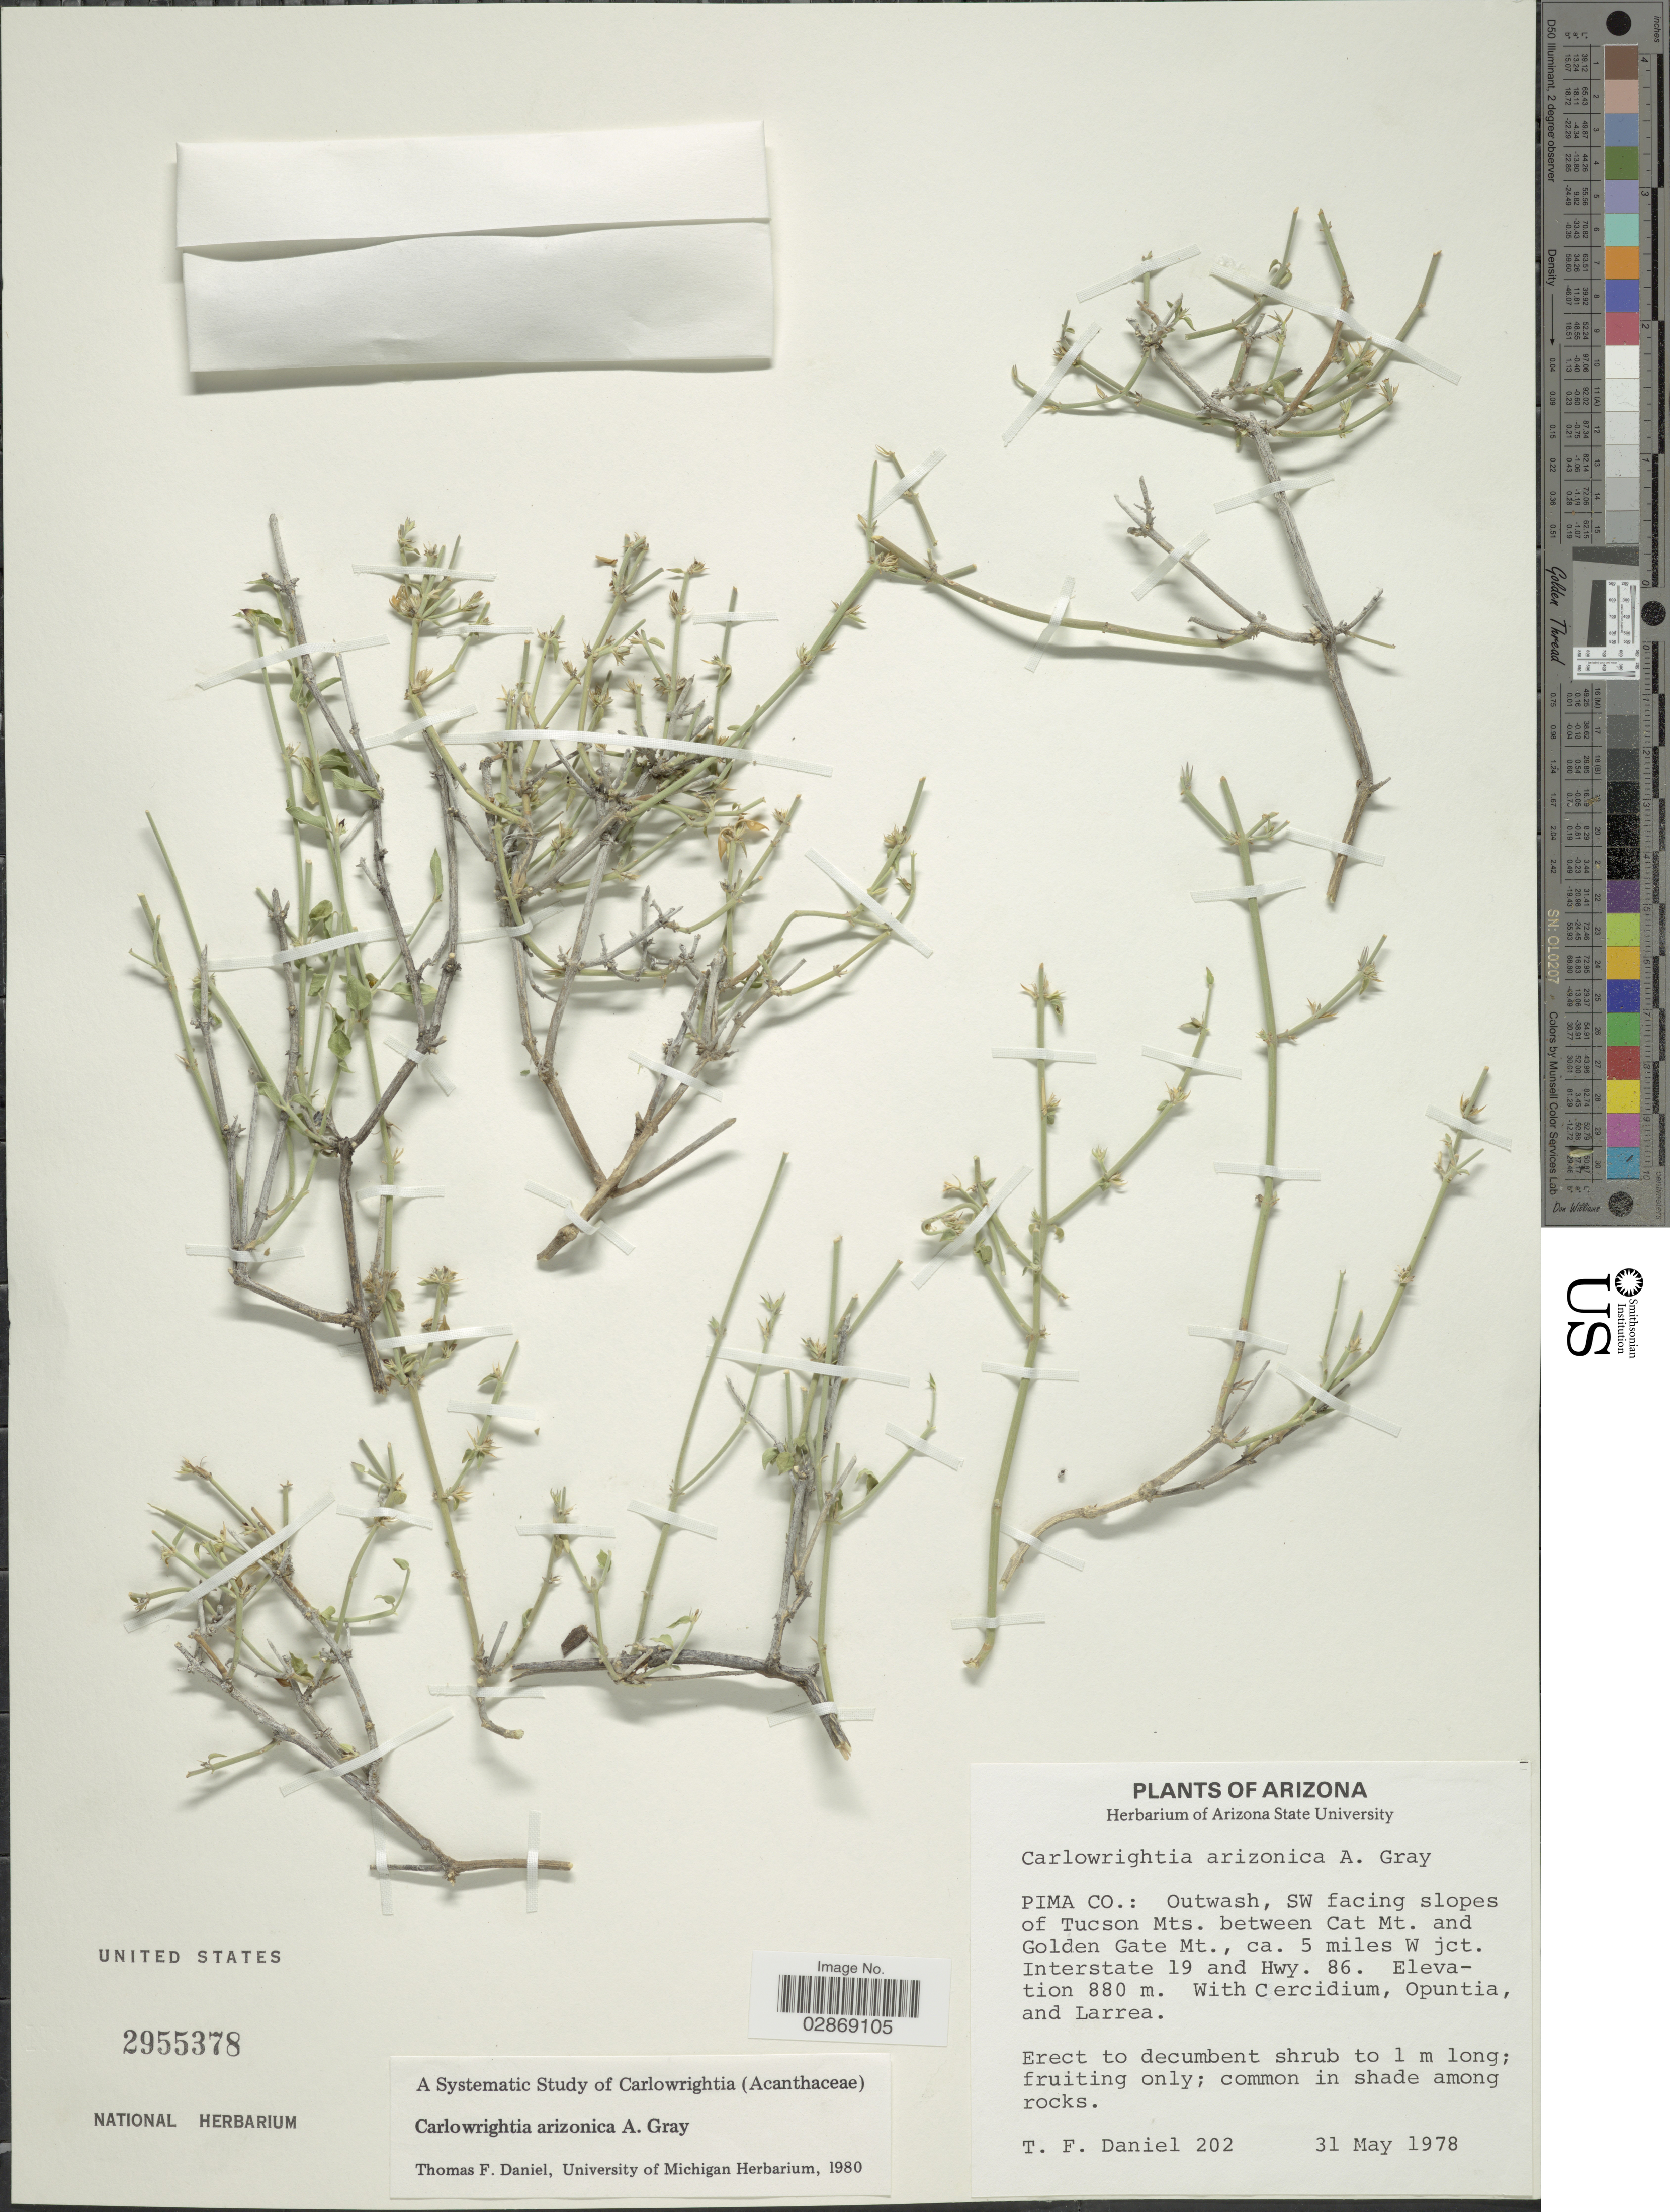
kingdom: Plantae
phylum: Tracheophyta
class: Magnoliopsida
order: Lamiales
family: Acanthaceae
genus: Carlowrightia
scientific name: Carlowrightia arizonica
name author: A. Gray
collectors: T. F. Daniel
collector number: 202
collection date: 1978-05-31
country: United States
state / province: Arizona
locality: Pima Co.: Outwash, SW facing slopes of Tucson Mts. between Cat Mt. and Golden Gate Mt., ca. 5 miles W jct. Interstate 19 and Hwy. 86.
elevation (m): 880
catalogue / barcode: US 2955378